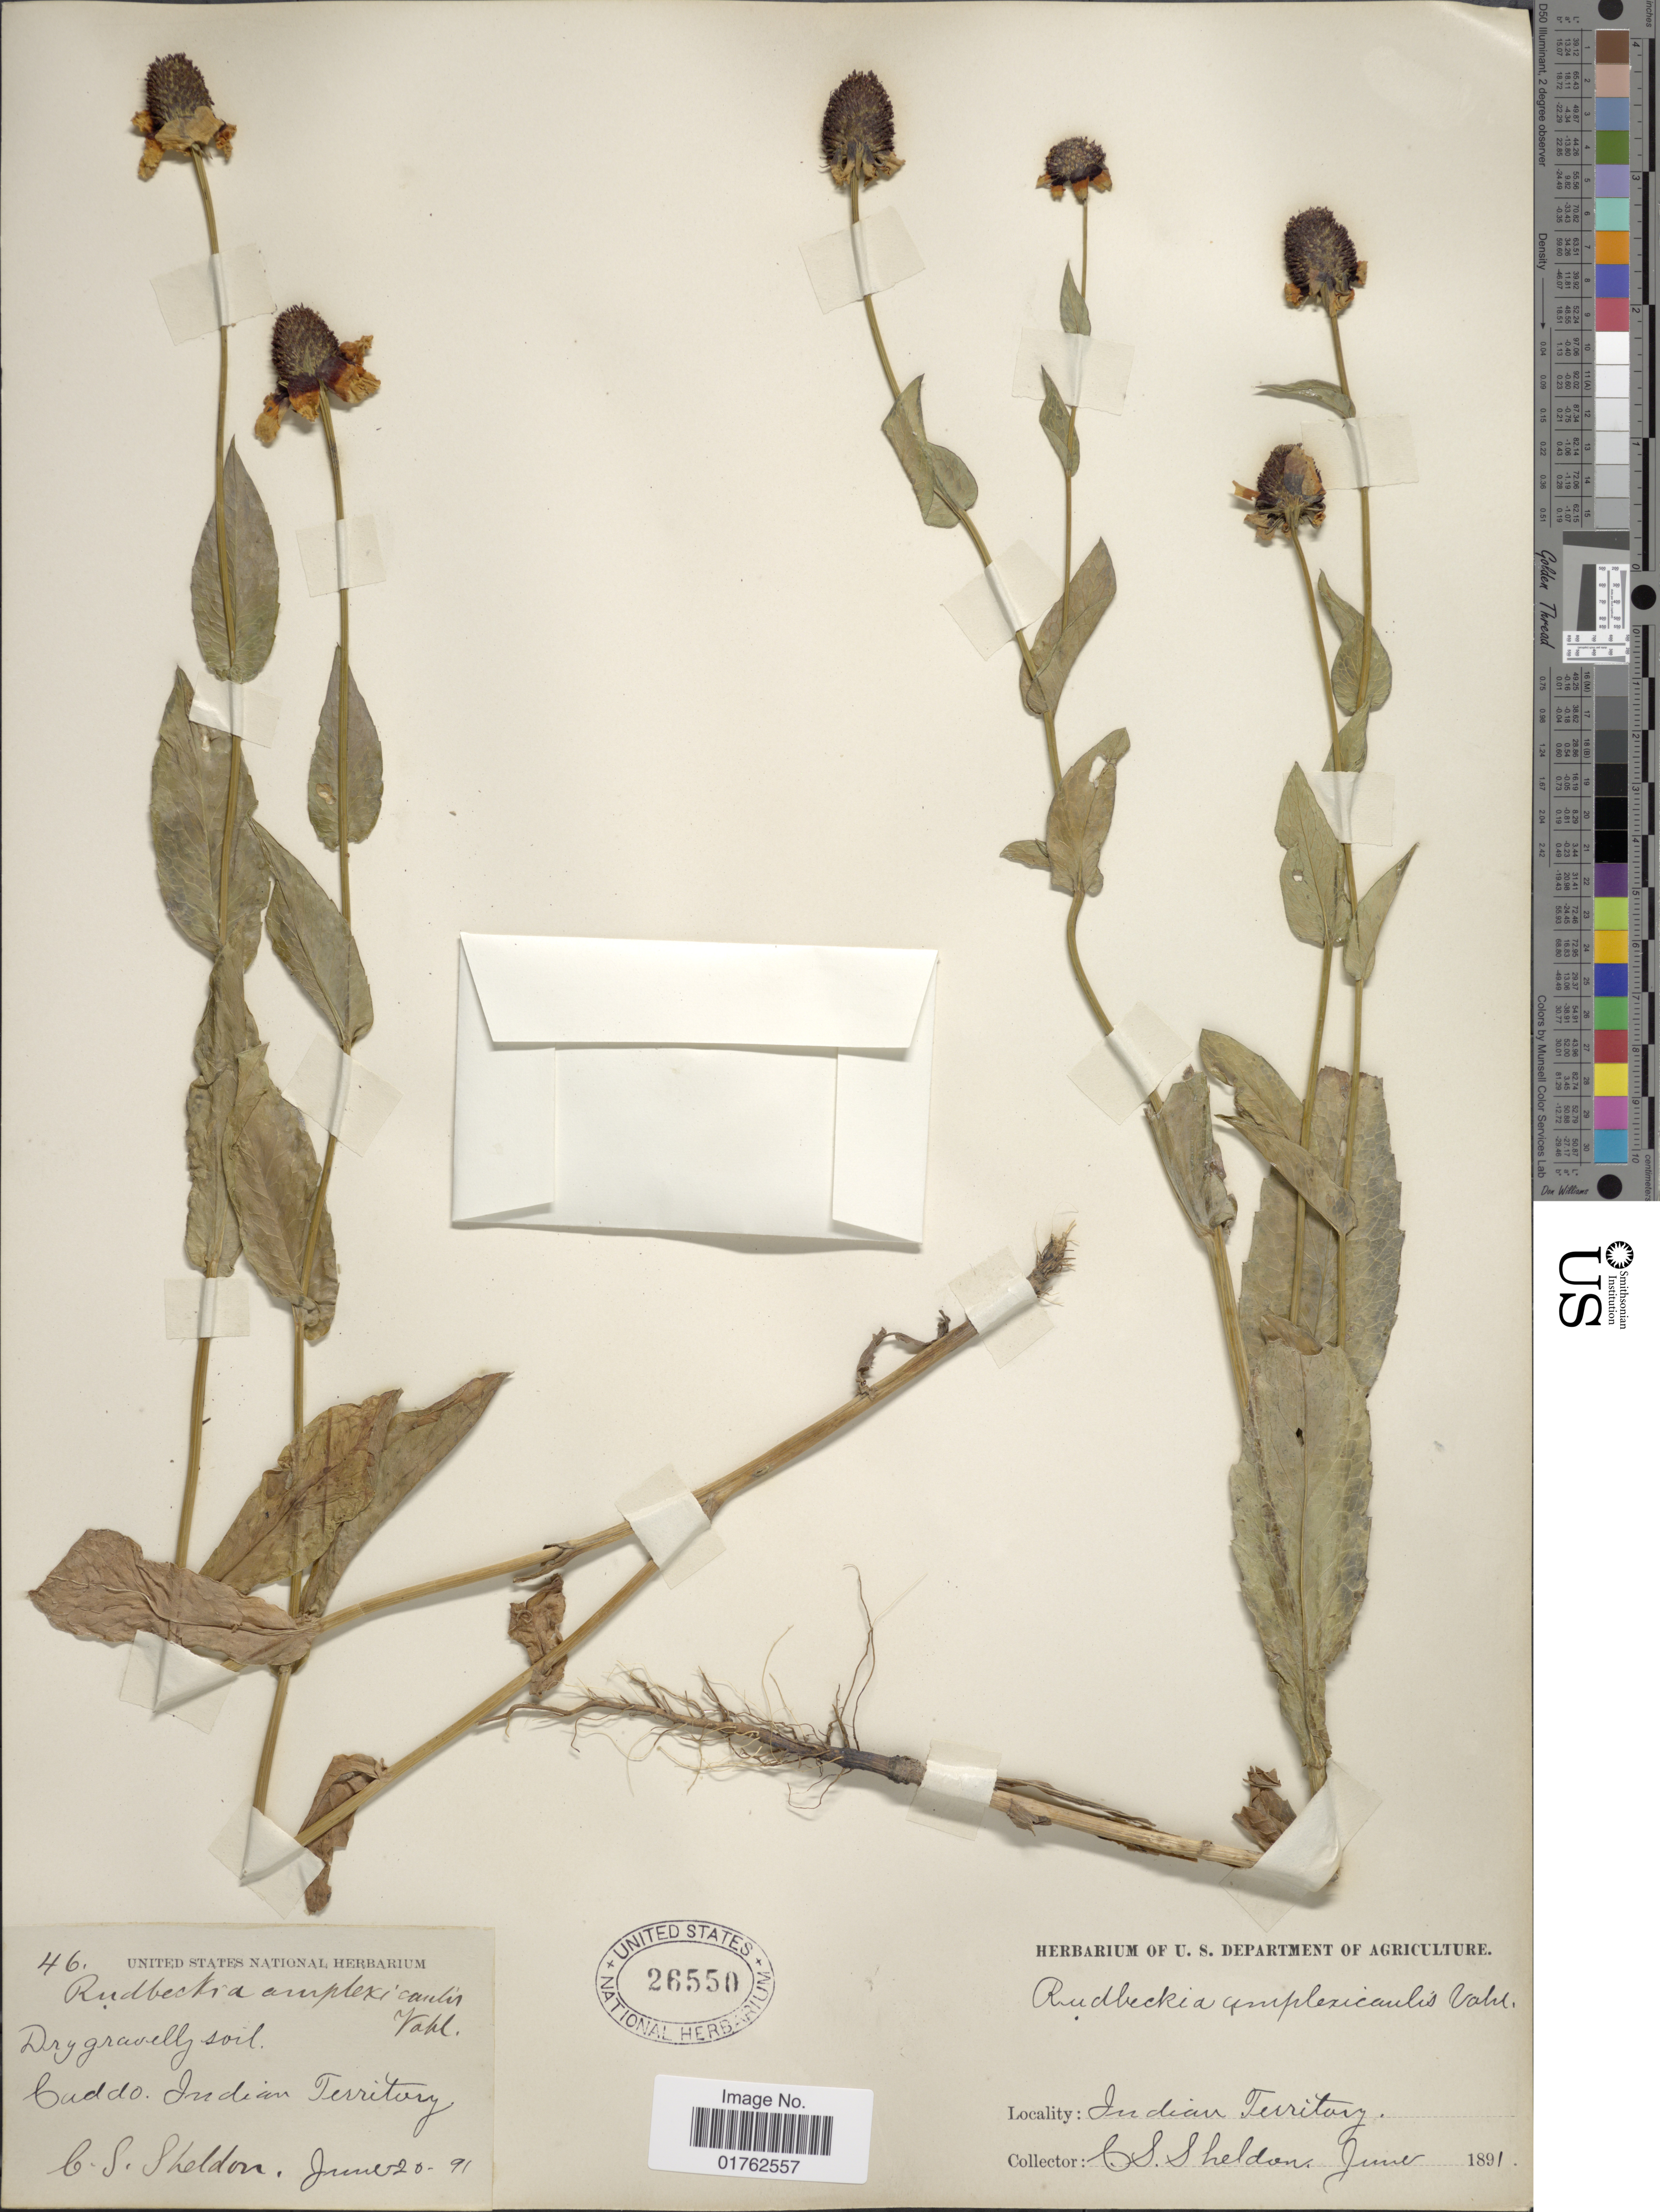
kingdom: Plantae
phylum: Tracheophyta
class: Magnoliopsida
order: Asterales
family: Asteraceae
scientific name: Dracopis amplexicaulis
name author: (Vahl) Cass.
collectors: C. S. Sheldon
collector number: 46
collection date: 1891-06-20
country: United States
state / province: Oklahoma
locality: Caddo. Indian Territory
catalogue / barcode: US 26550